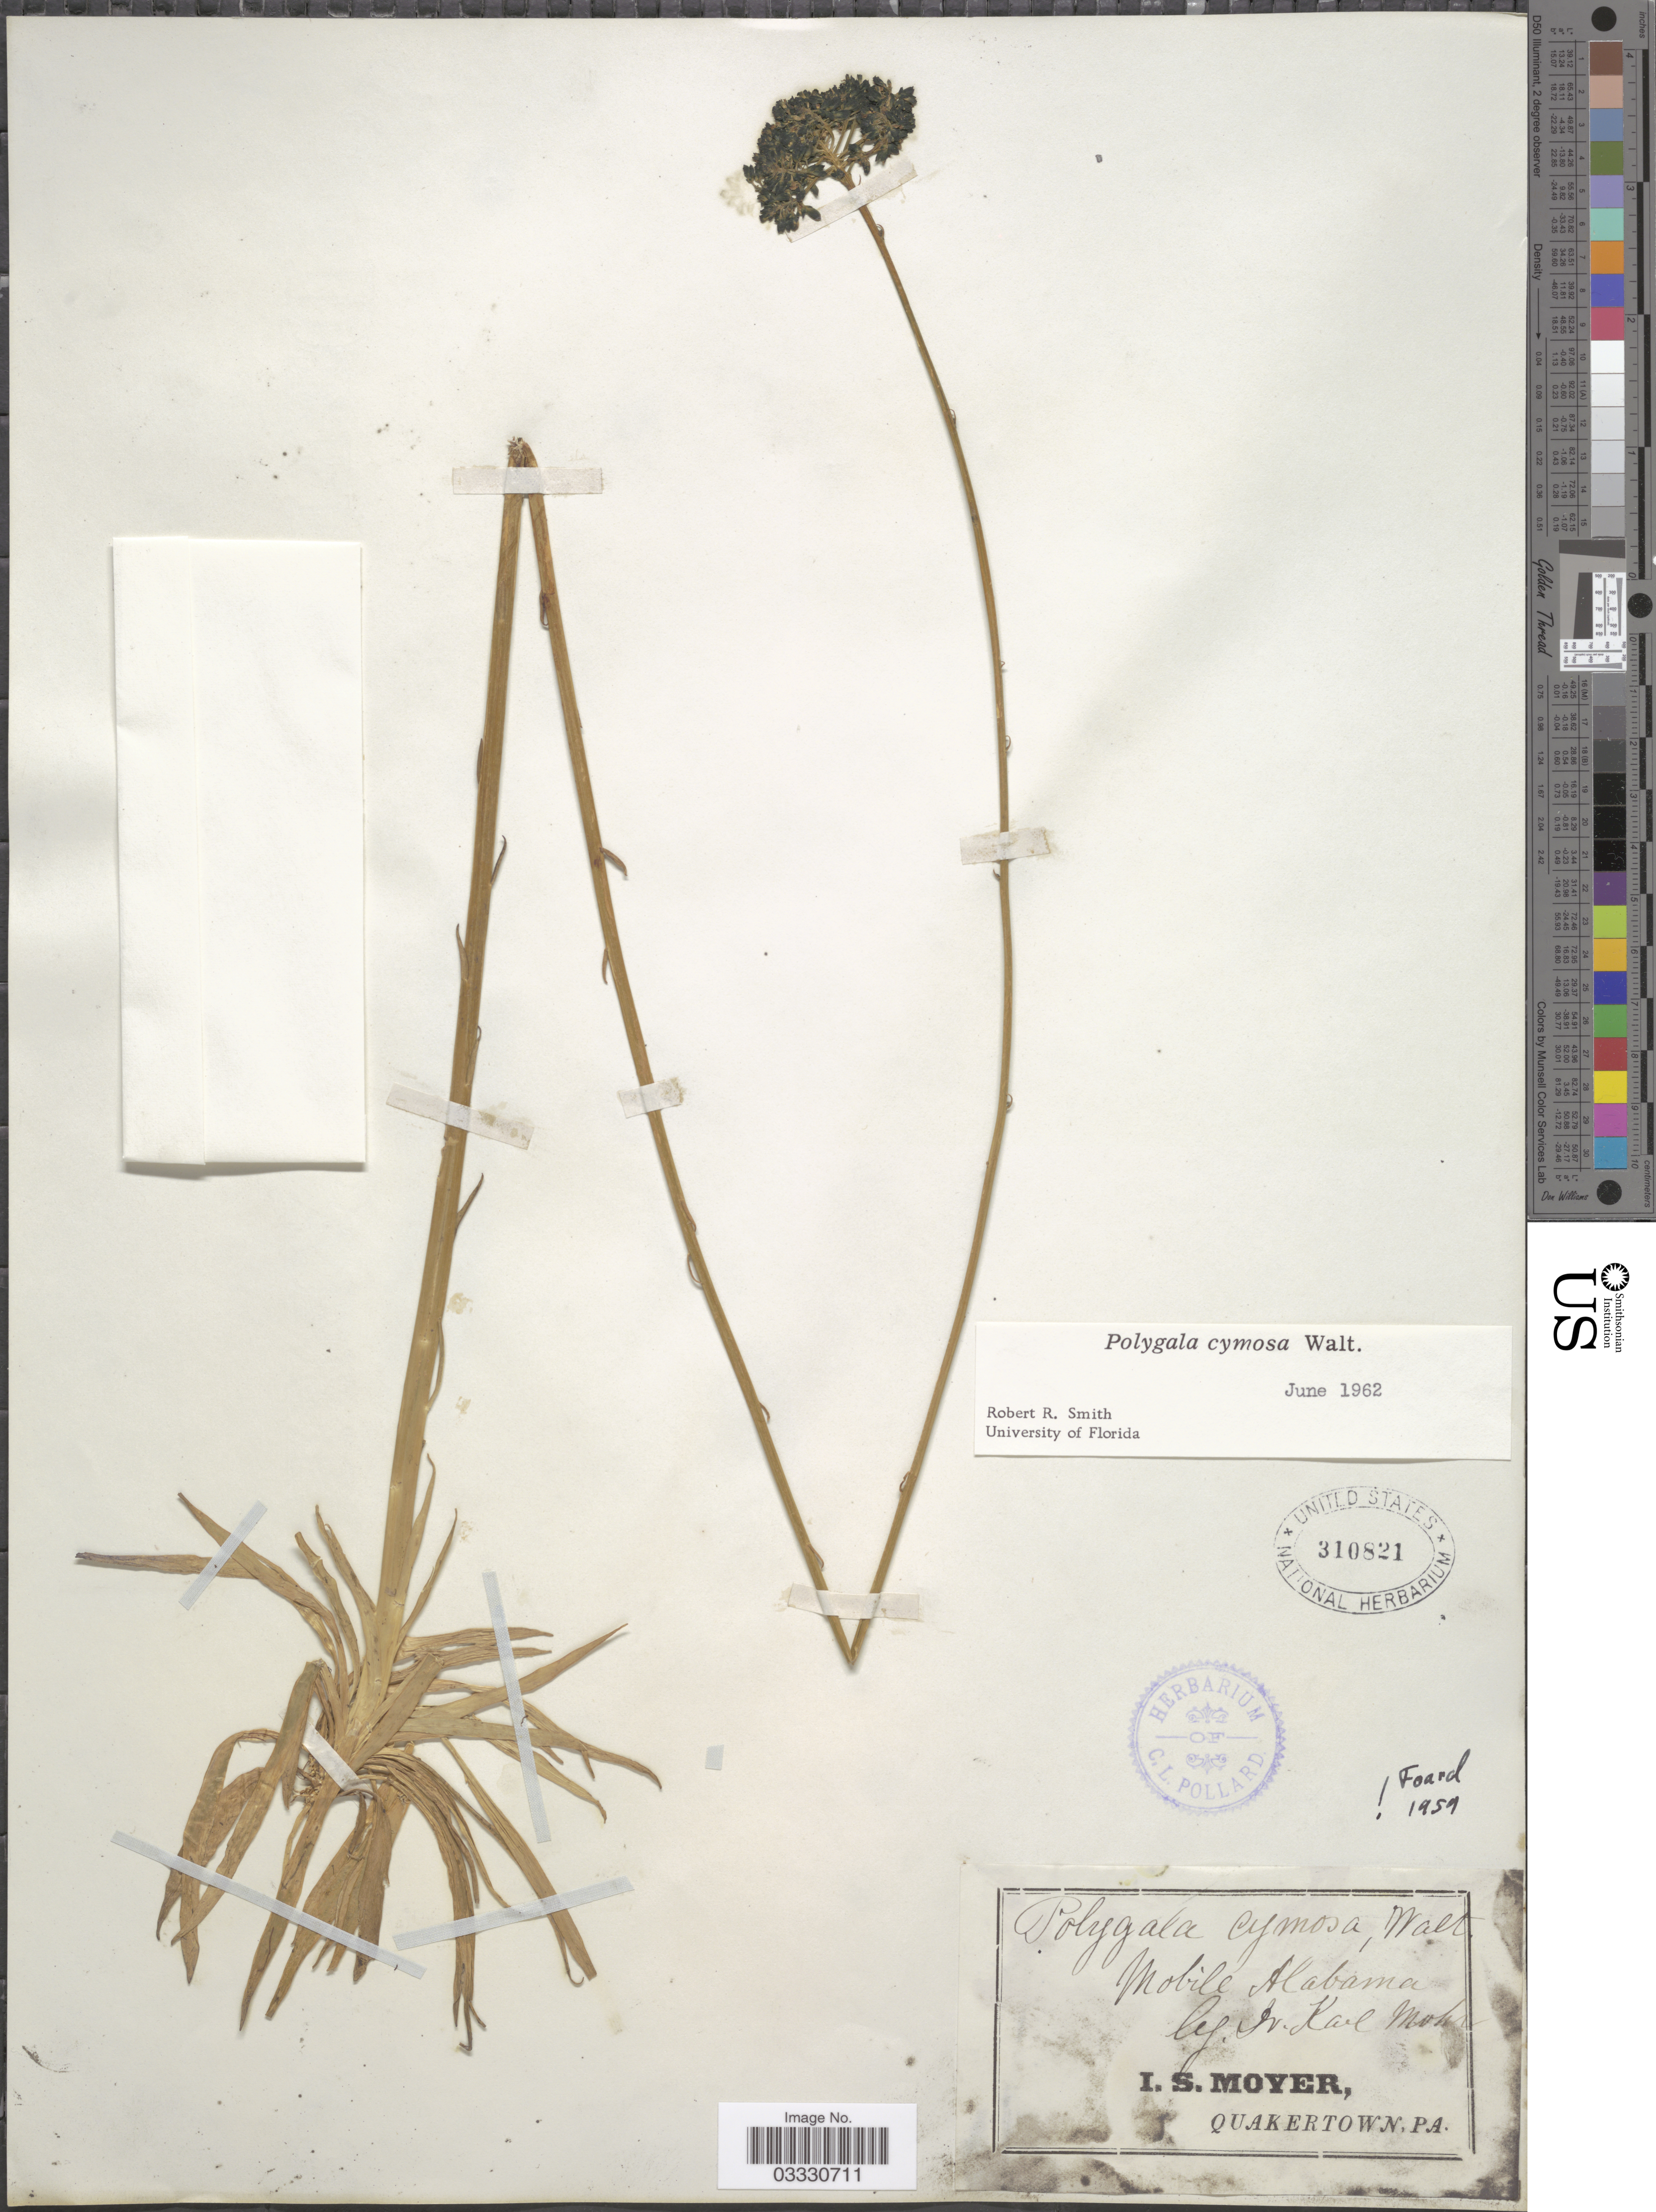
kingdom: Plantae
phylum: Tracheophyta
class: Magnoliopsida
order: Fabales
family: Polygalaceae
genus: Polygala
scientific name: Polygala cymosa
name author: Walter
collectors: K. Mohr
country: United States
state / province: Alabama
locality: Mobile.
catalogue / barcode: US 310821